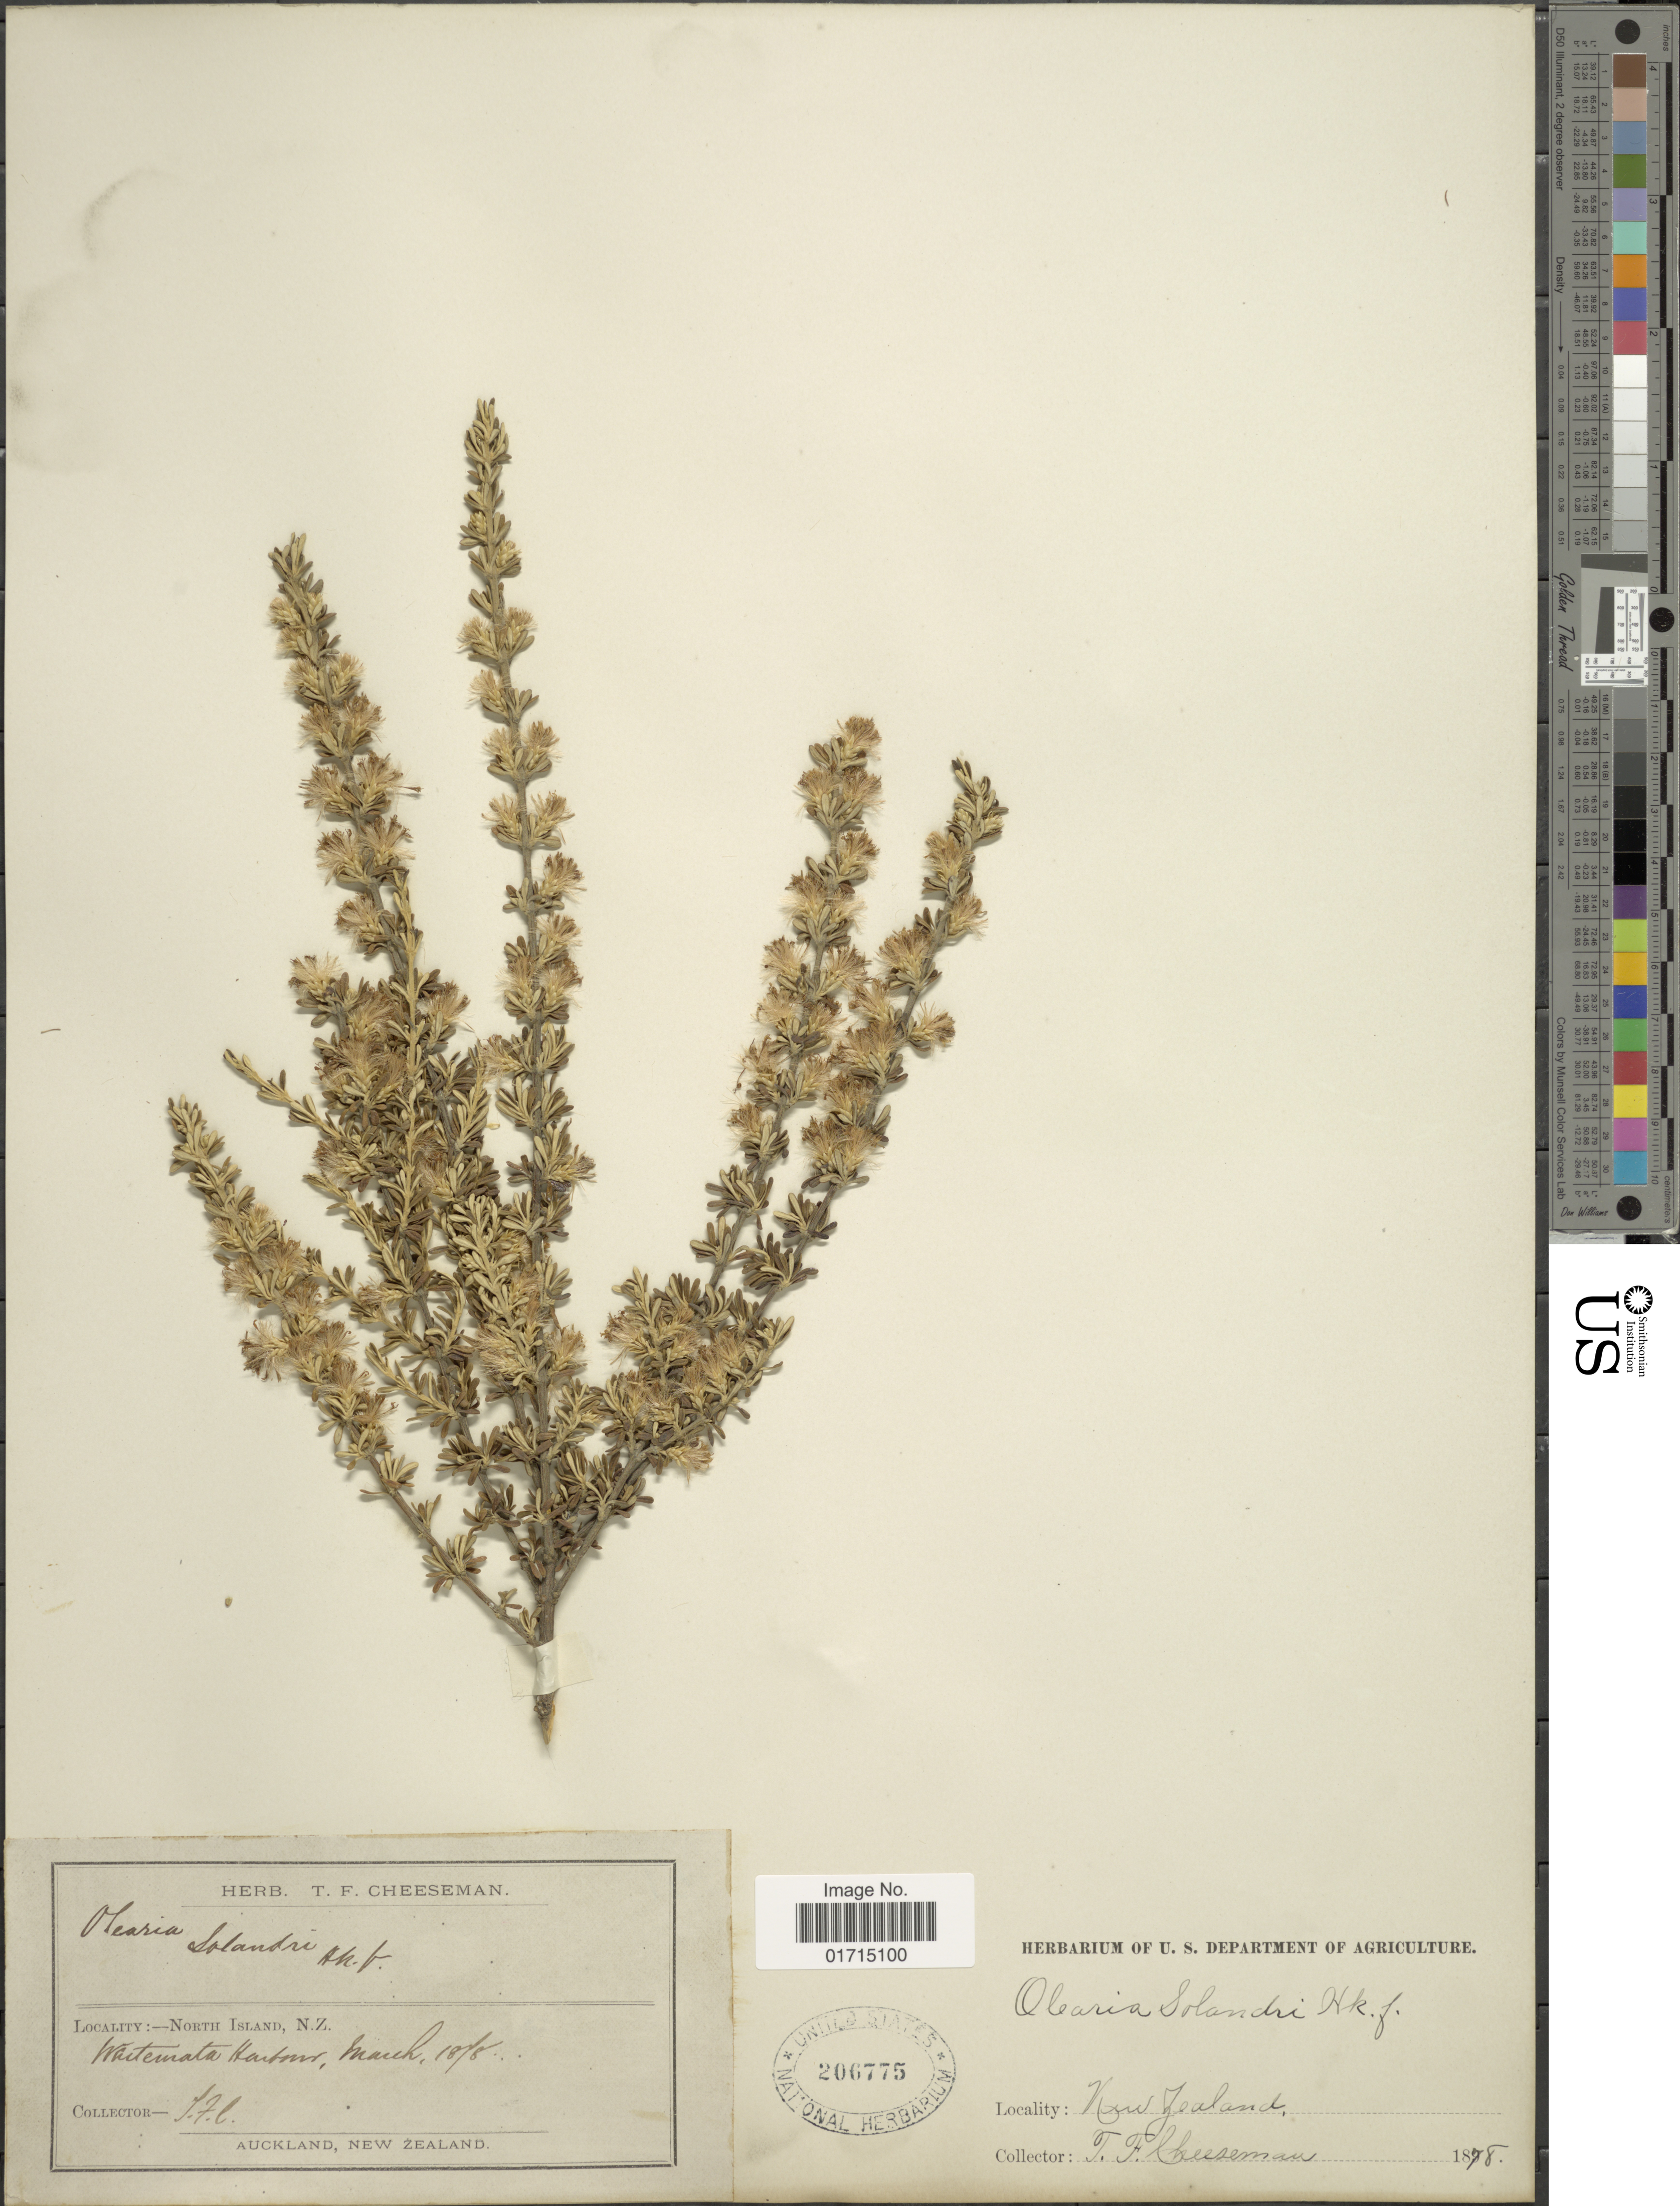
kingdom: Plantae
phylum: Tracheophyta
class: Magnoliopsida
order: Asterales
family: Asteraceae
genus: Olearia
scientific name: Olearia solandri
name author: (Hook. f.) Hook. f.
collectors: T. F. Cheeseman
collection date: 1878-03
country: New Zealand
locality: North Island, N. Z. Maitemata Harbor.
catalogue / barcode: US 206775